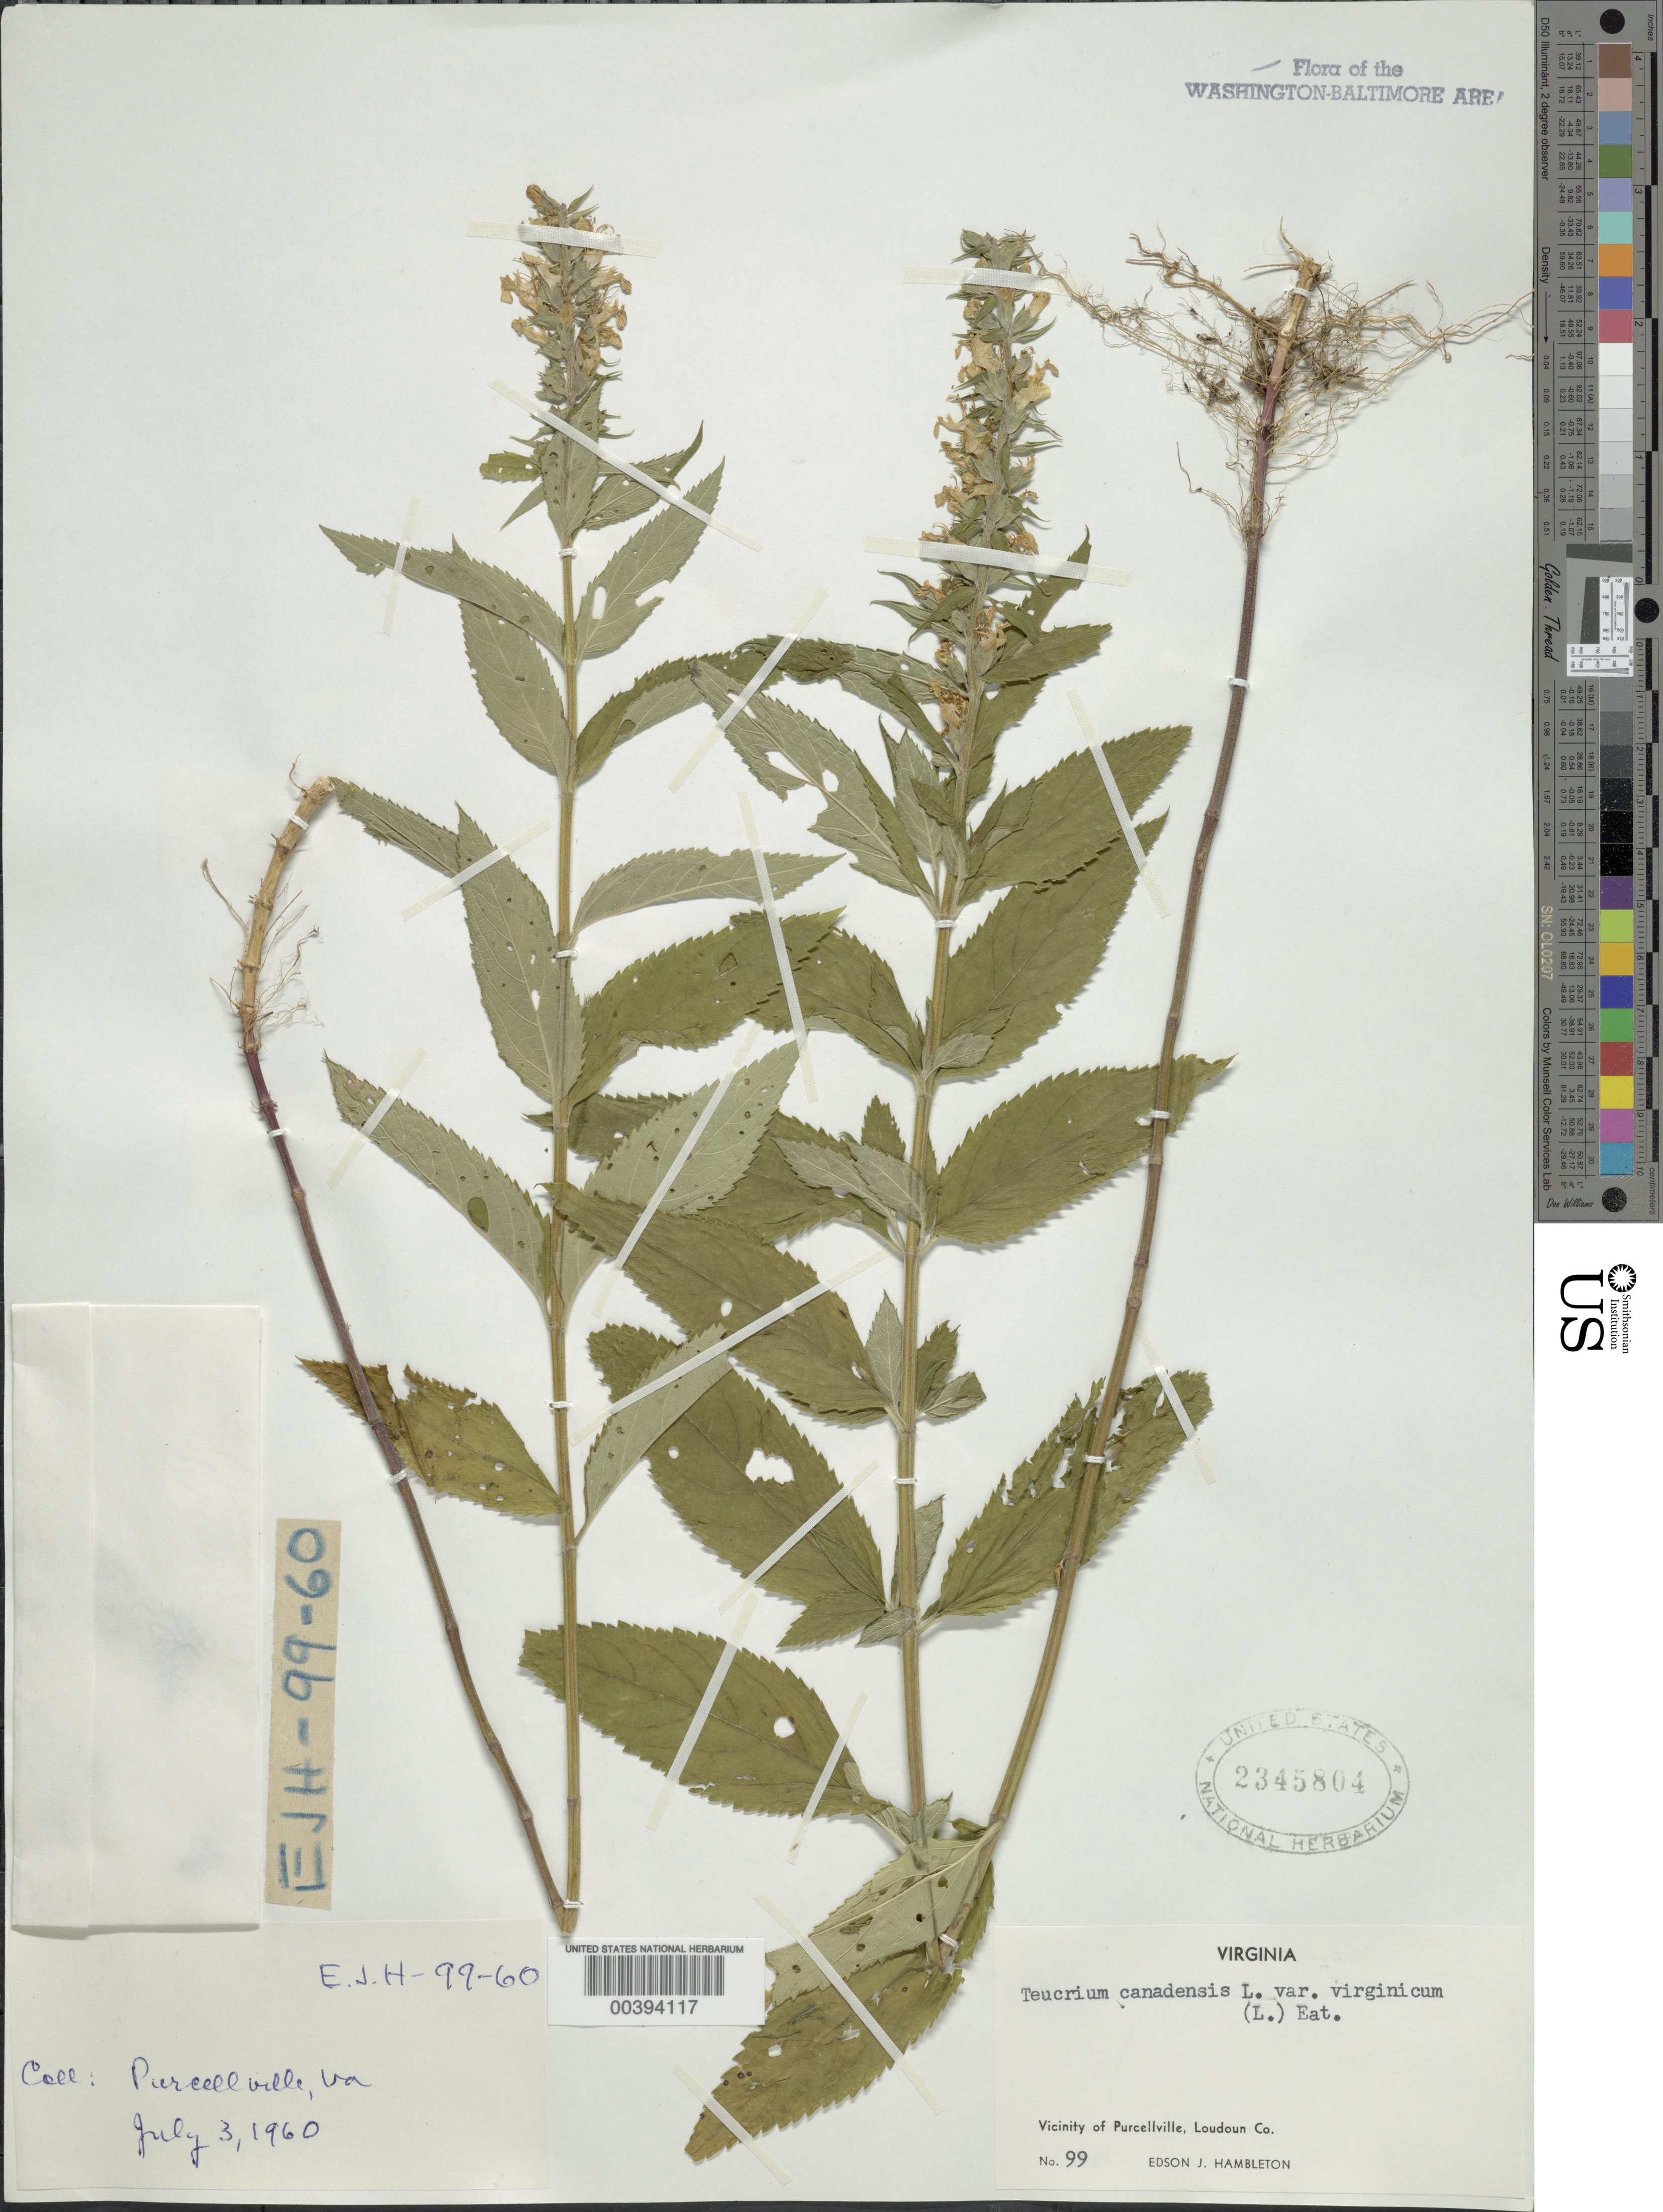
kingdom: Plantae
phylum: Tracheophyta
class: Magnoliopsida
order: Lamiales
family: Lamiaceae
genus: Teucrium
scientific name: Teucrium canadense var. virginicum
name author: L.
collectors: E. Hambleton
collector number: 99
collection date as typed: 03 Jul 1960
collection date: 1960-07-03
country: United States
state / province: Virginia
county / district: Loudoun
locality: Purcellville vicinity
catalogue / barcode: US 2345804